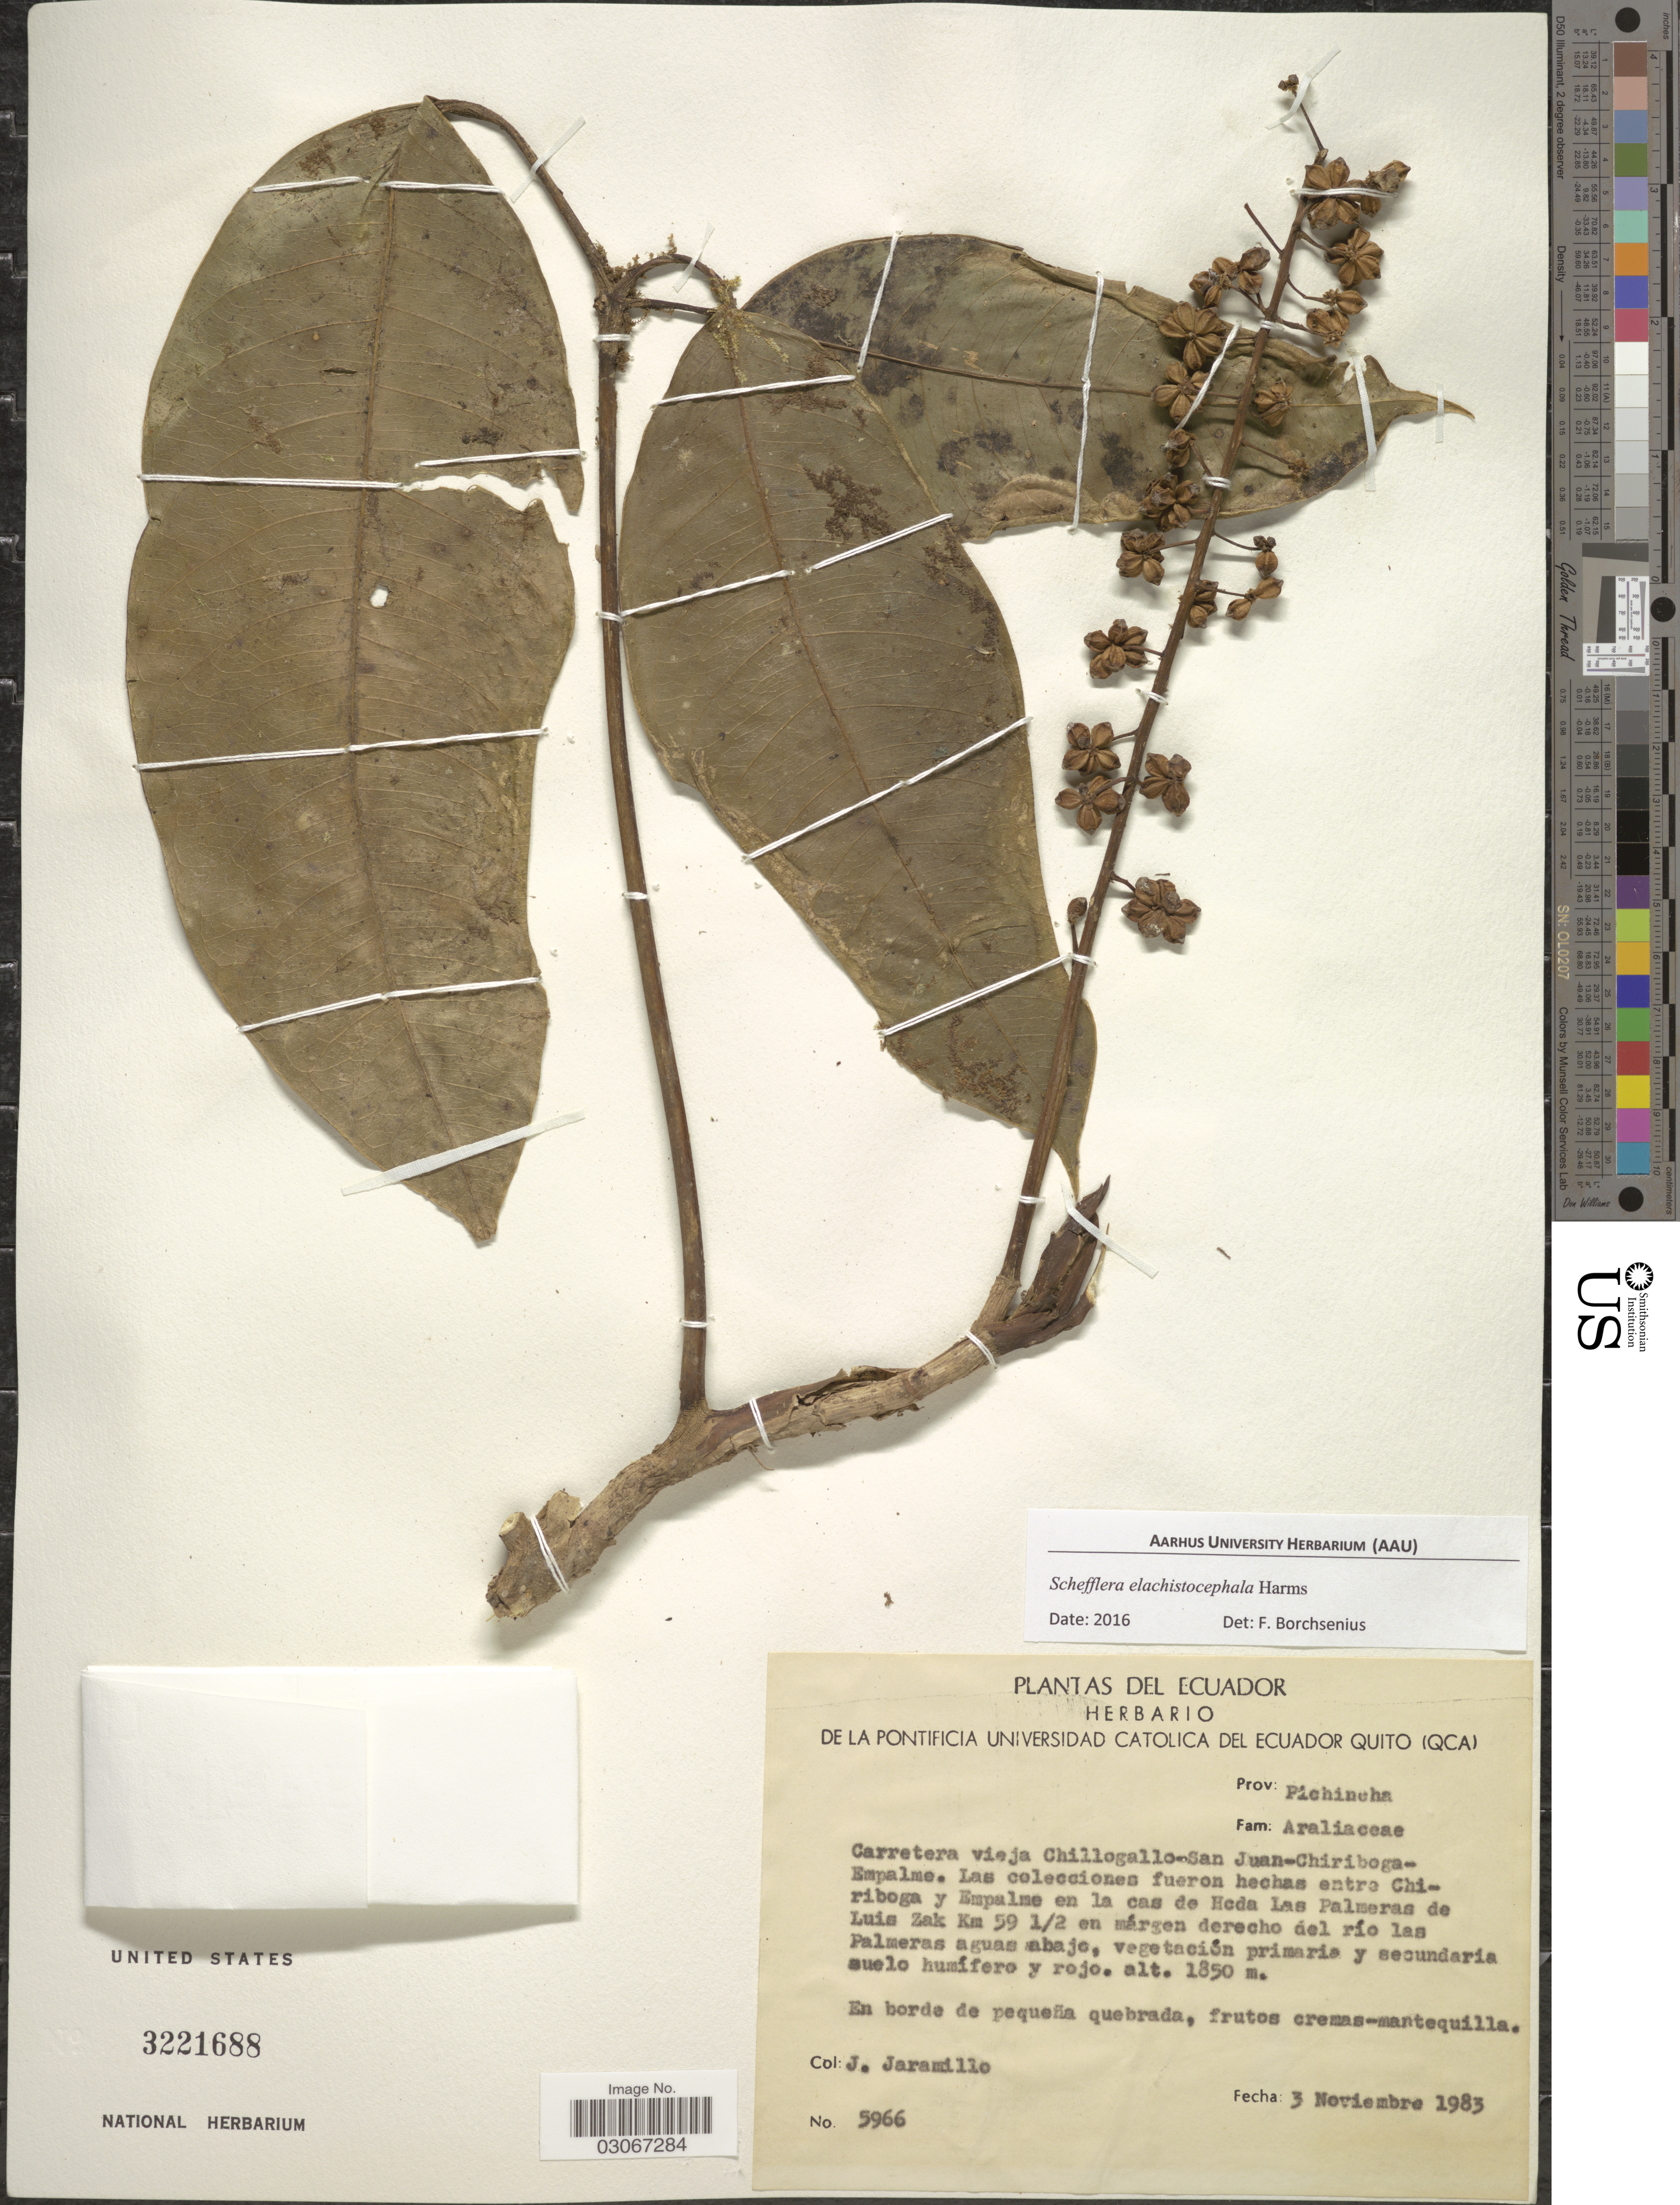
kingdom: Plantae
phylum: Tracheophyta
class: Magnoliopsida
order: Apiales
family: Araliaceae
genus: Schefflera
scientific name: Schefflera elachistocephala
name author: Harms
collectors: J. Jaramillo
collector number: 5966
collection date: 1983-11-03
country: Ecuador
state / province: Pichincha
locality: Carretera vieja Chillogallo-San Juan-Chiriboga-Empalme, Las colecciones fueron hechas entre Chiriboga y Empalme en la cas de Hoda Las Palmeras de Luis Zak Km 59 ½ en márgen derecho del río las Palmeras aguas abajo.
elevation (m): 1850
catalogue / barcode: US 3221688